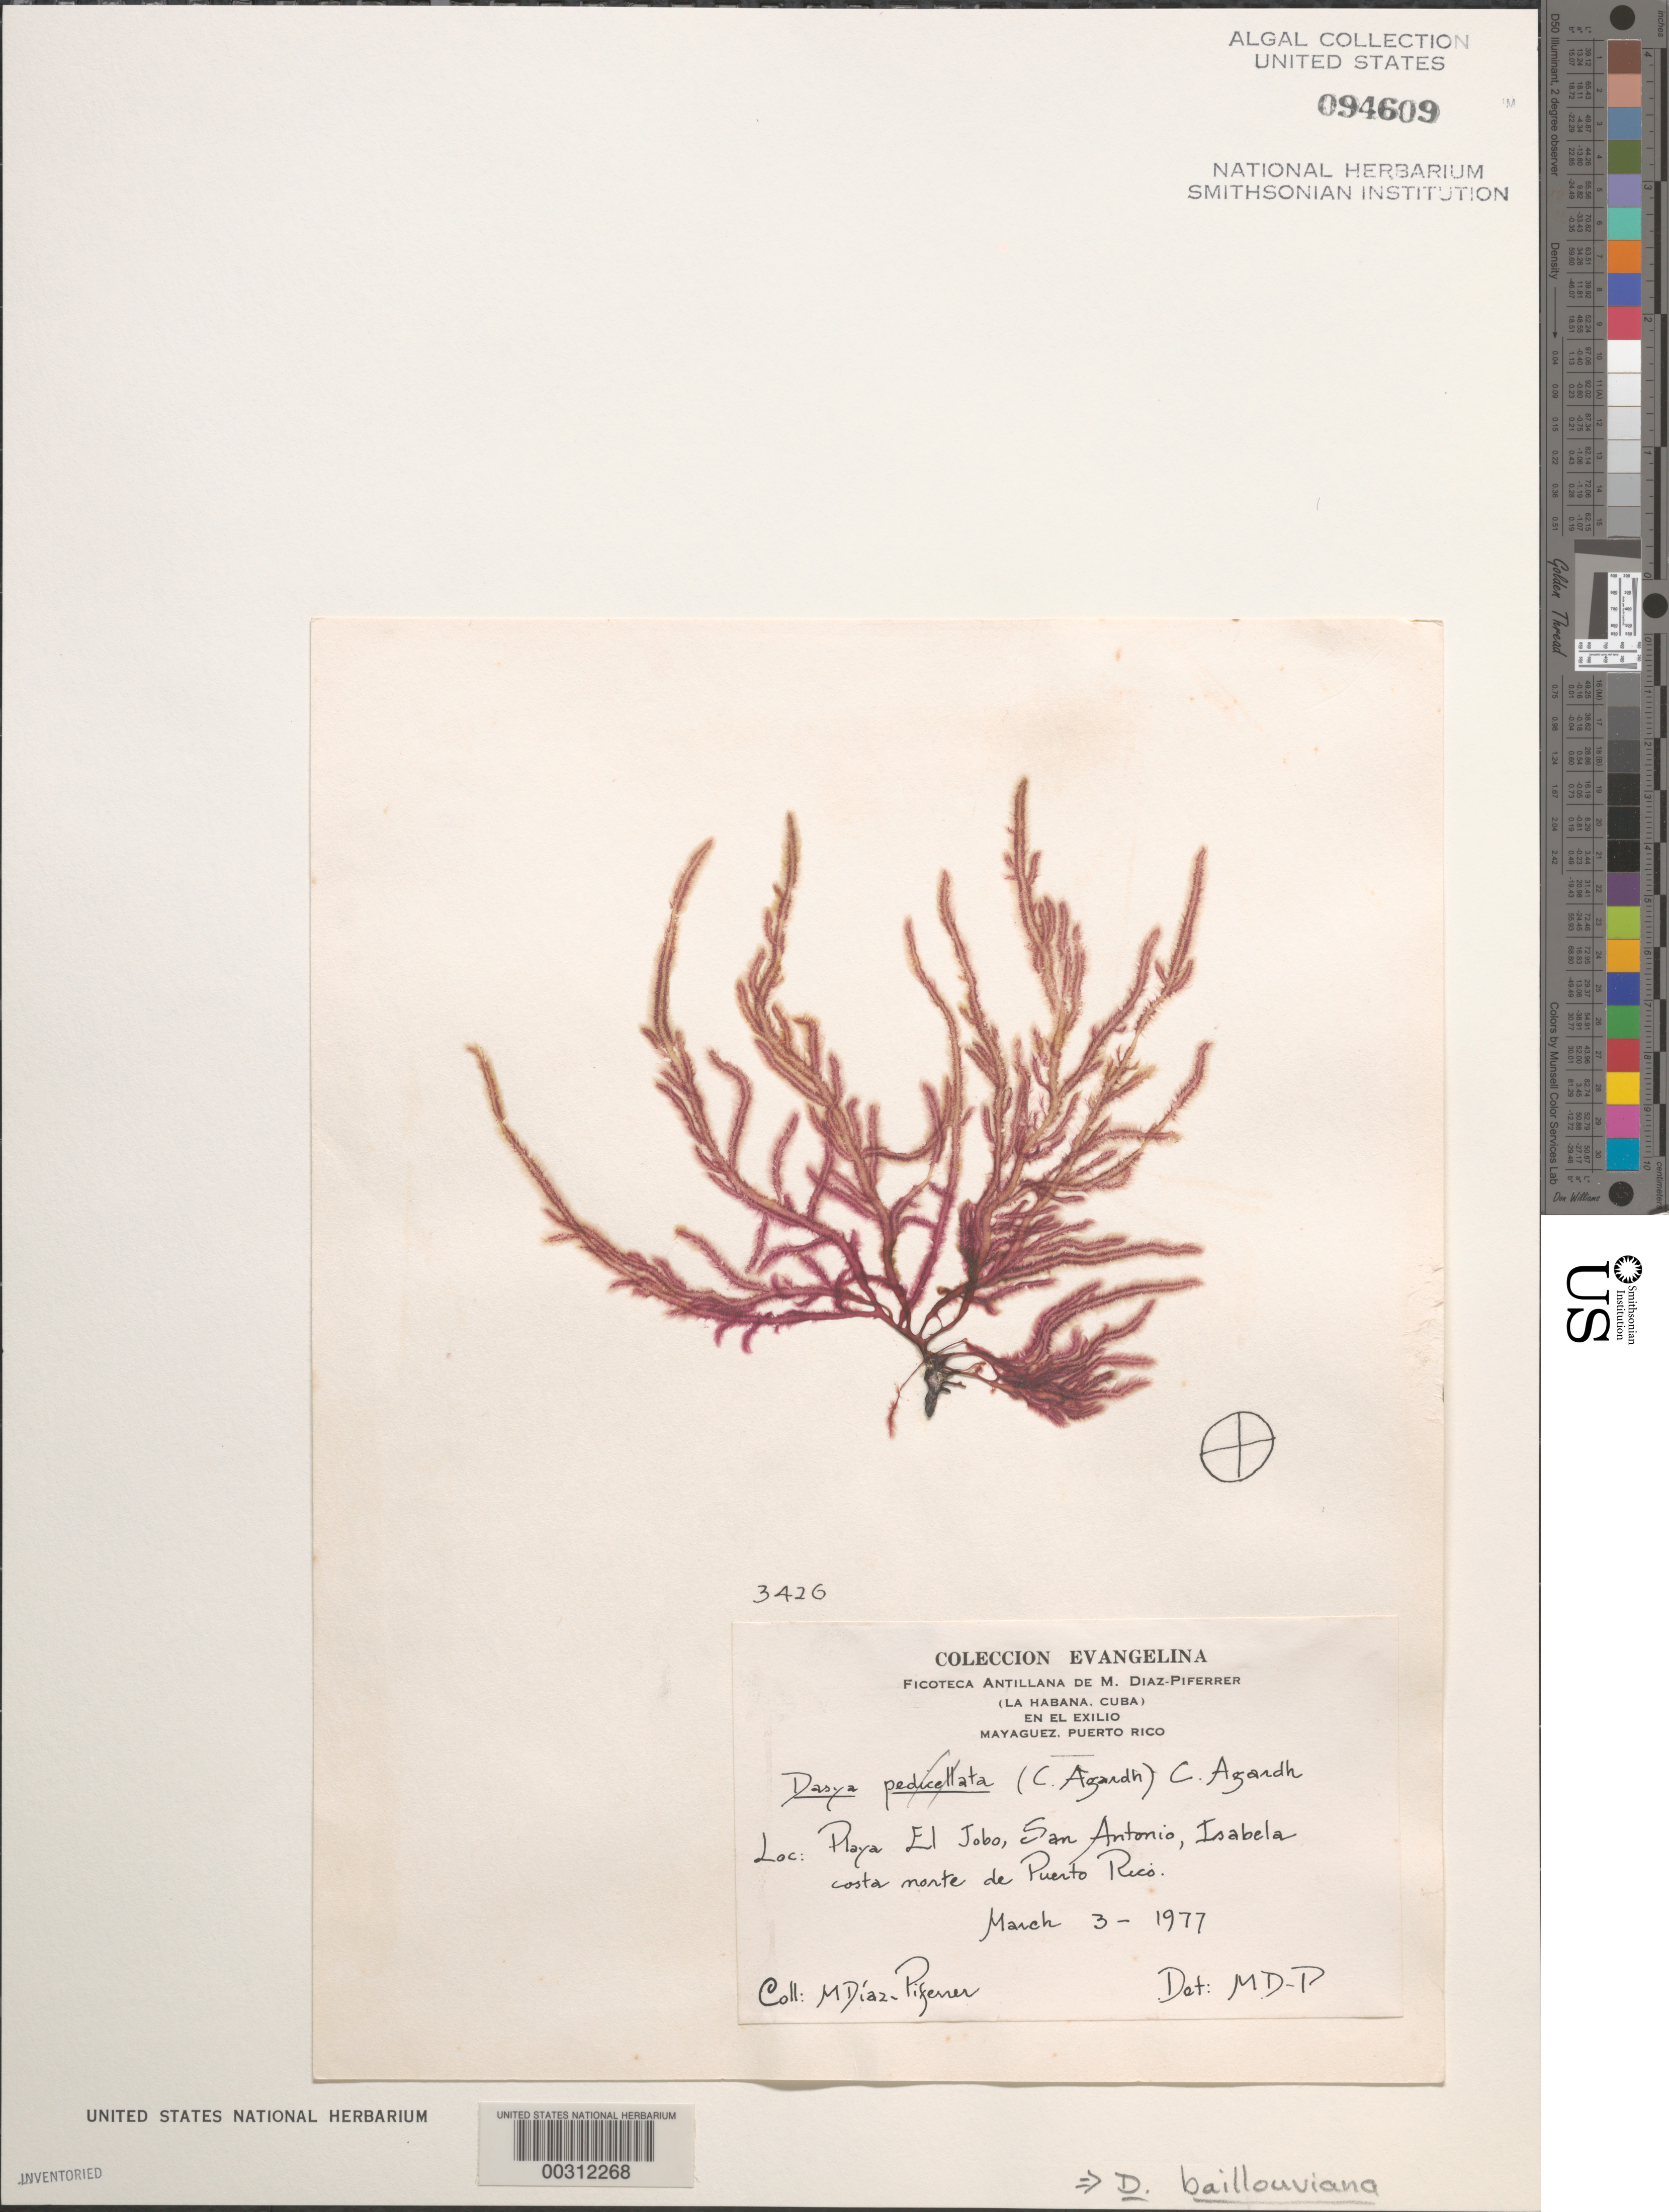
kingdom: Plantae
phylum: Rhodophyta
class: Florideophyceae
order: Ceramiales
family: Dasyaceae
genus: Dasya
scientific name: Dasya pedicellata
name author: (C. Agardh) C. Agardh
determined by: Algae name updating Project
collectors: M. Diaz-Piferrer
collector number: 3426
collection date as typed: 03 Mar 1977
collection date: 1977-03-03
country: Puerto Rico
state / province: Isabela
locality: Playa el jobo, san antonio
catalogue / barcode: US 94609